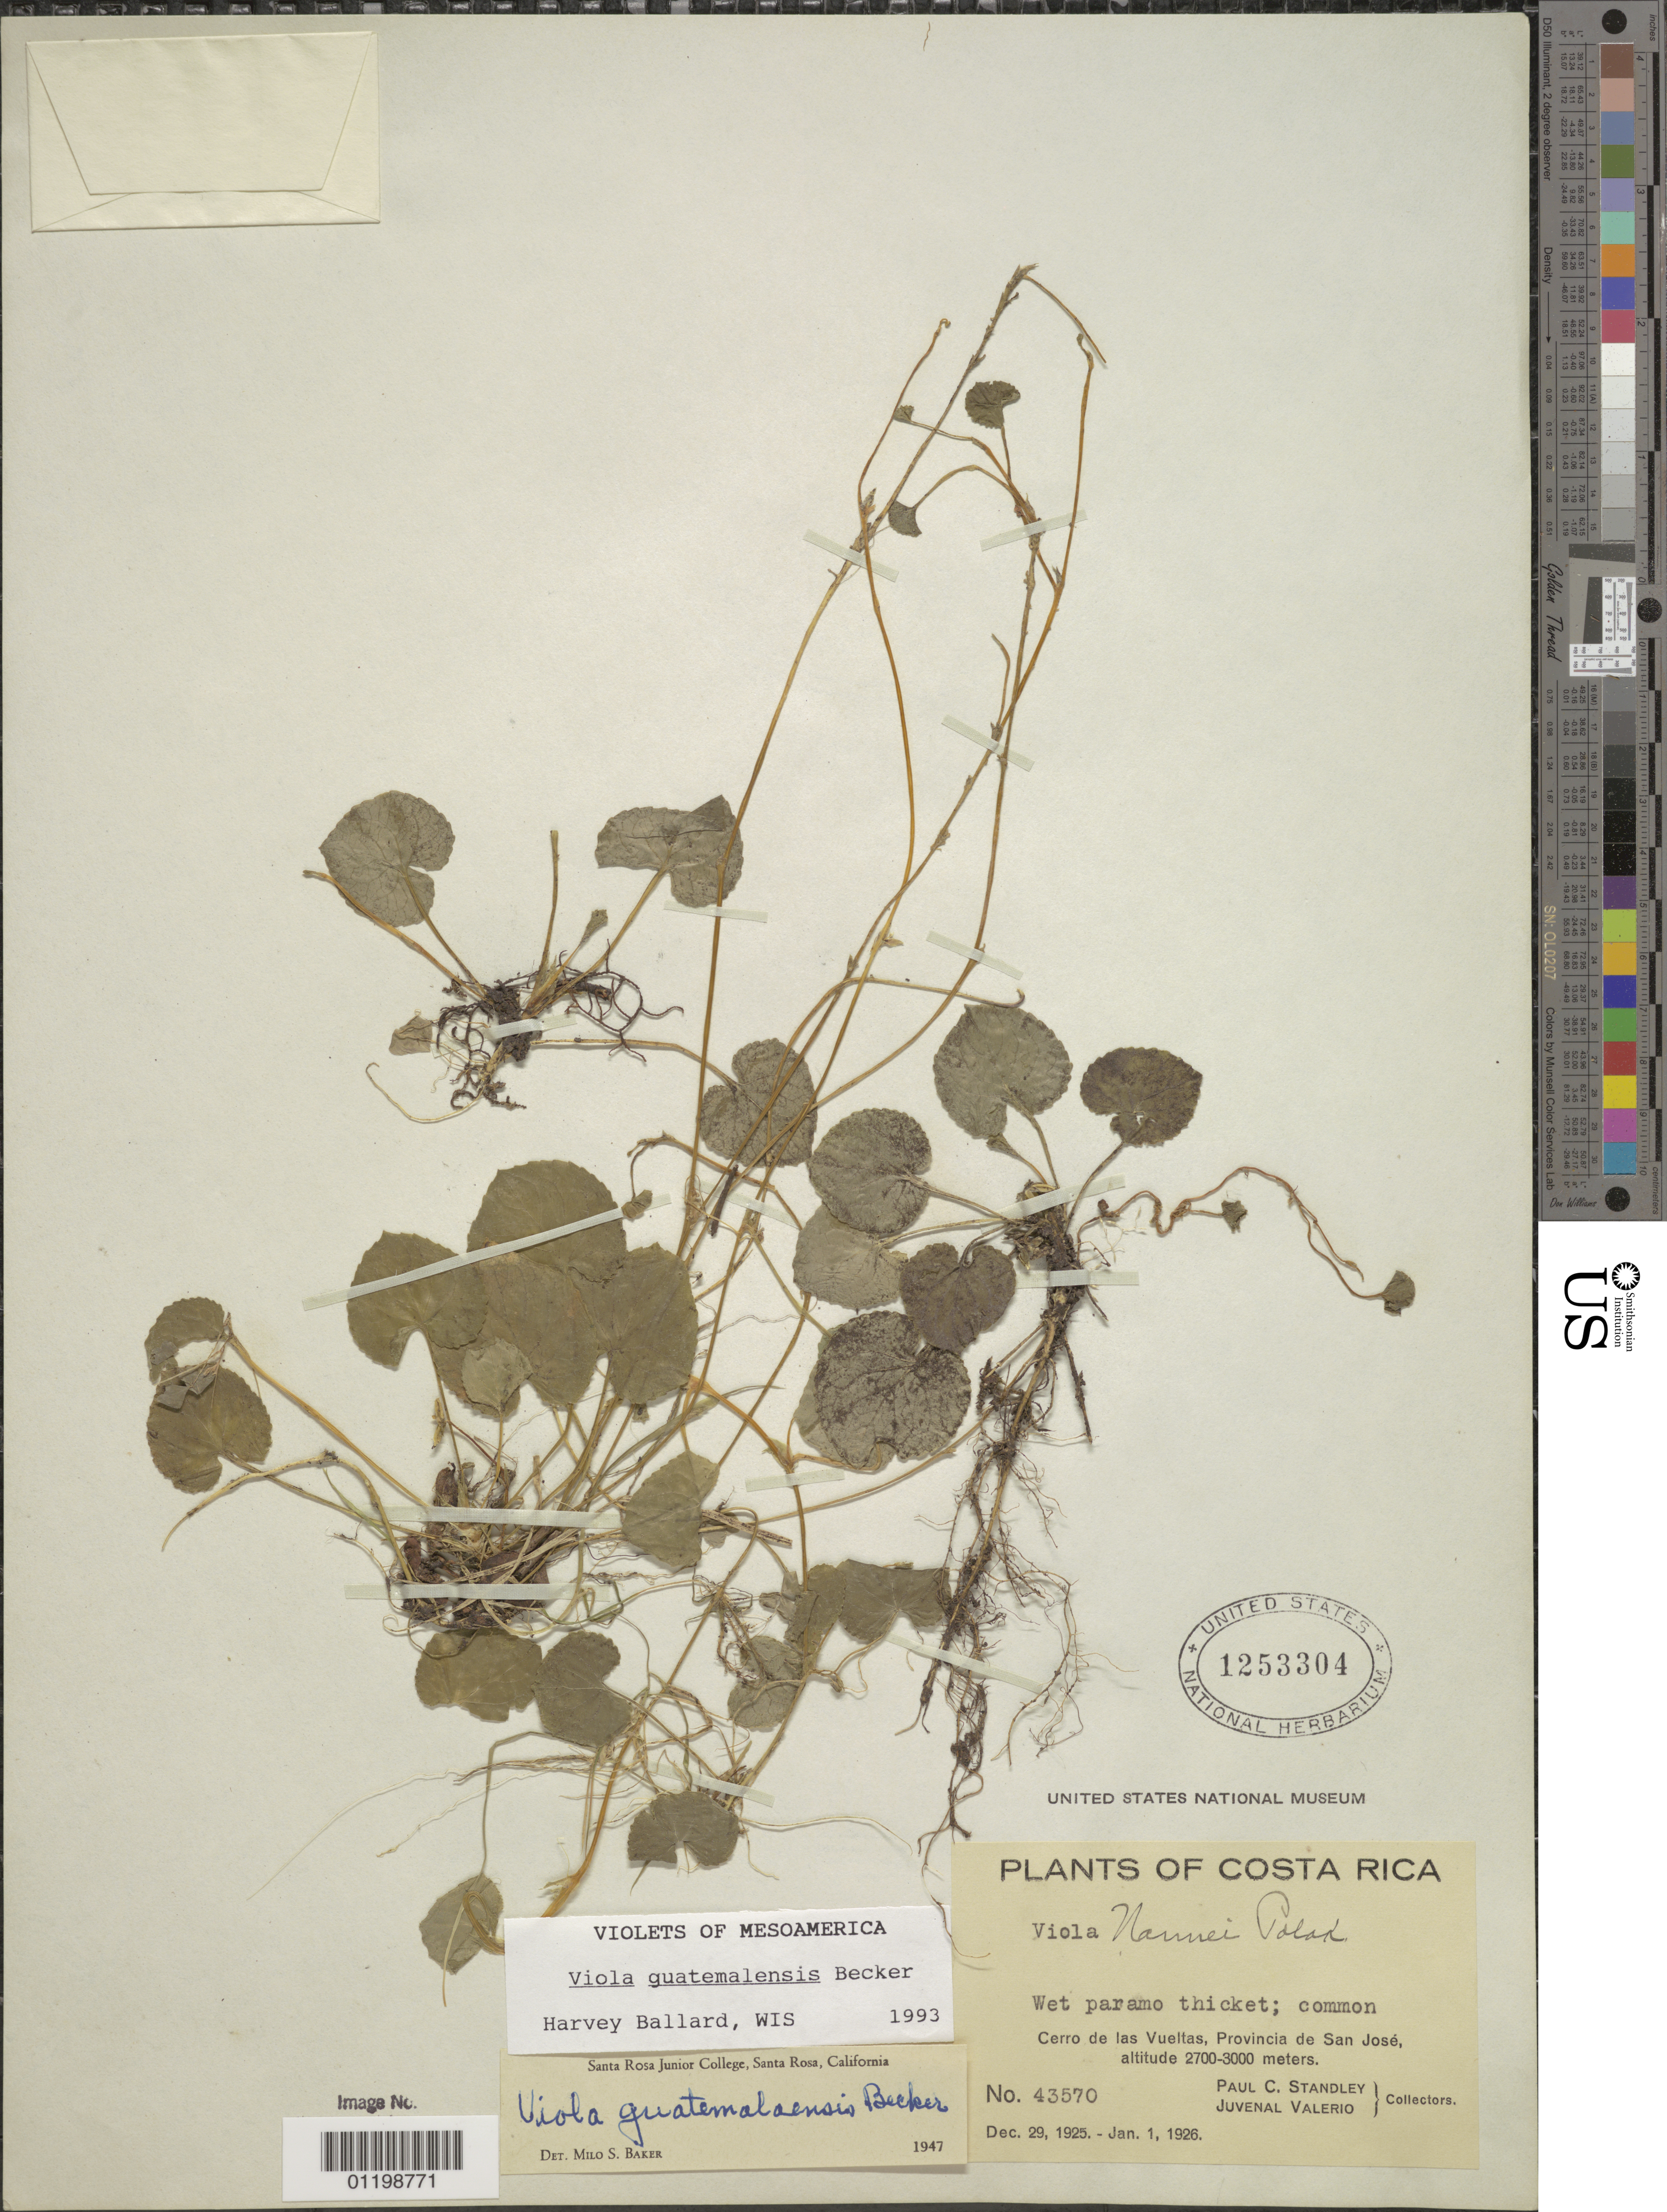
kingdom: Plantae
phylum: Tracheophyta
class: Magnoliopsida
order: Malpighiales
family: Violaceae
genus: Viola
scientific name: Viola guatemalensis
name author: W. Becker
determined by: Ballard, Harvey E.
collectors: P. C. Standley & J. Valerio R.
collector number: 43570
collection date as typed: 29 Dec 1925 to 01 Jan 1925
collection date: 1925-01-01/1925-12-29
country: Costa Rica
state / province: San José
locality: Cerro de Lasvueltas.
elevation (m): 2700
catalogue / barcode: US 1253304